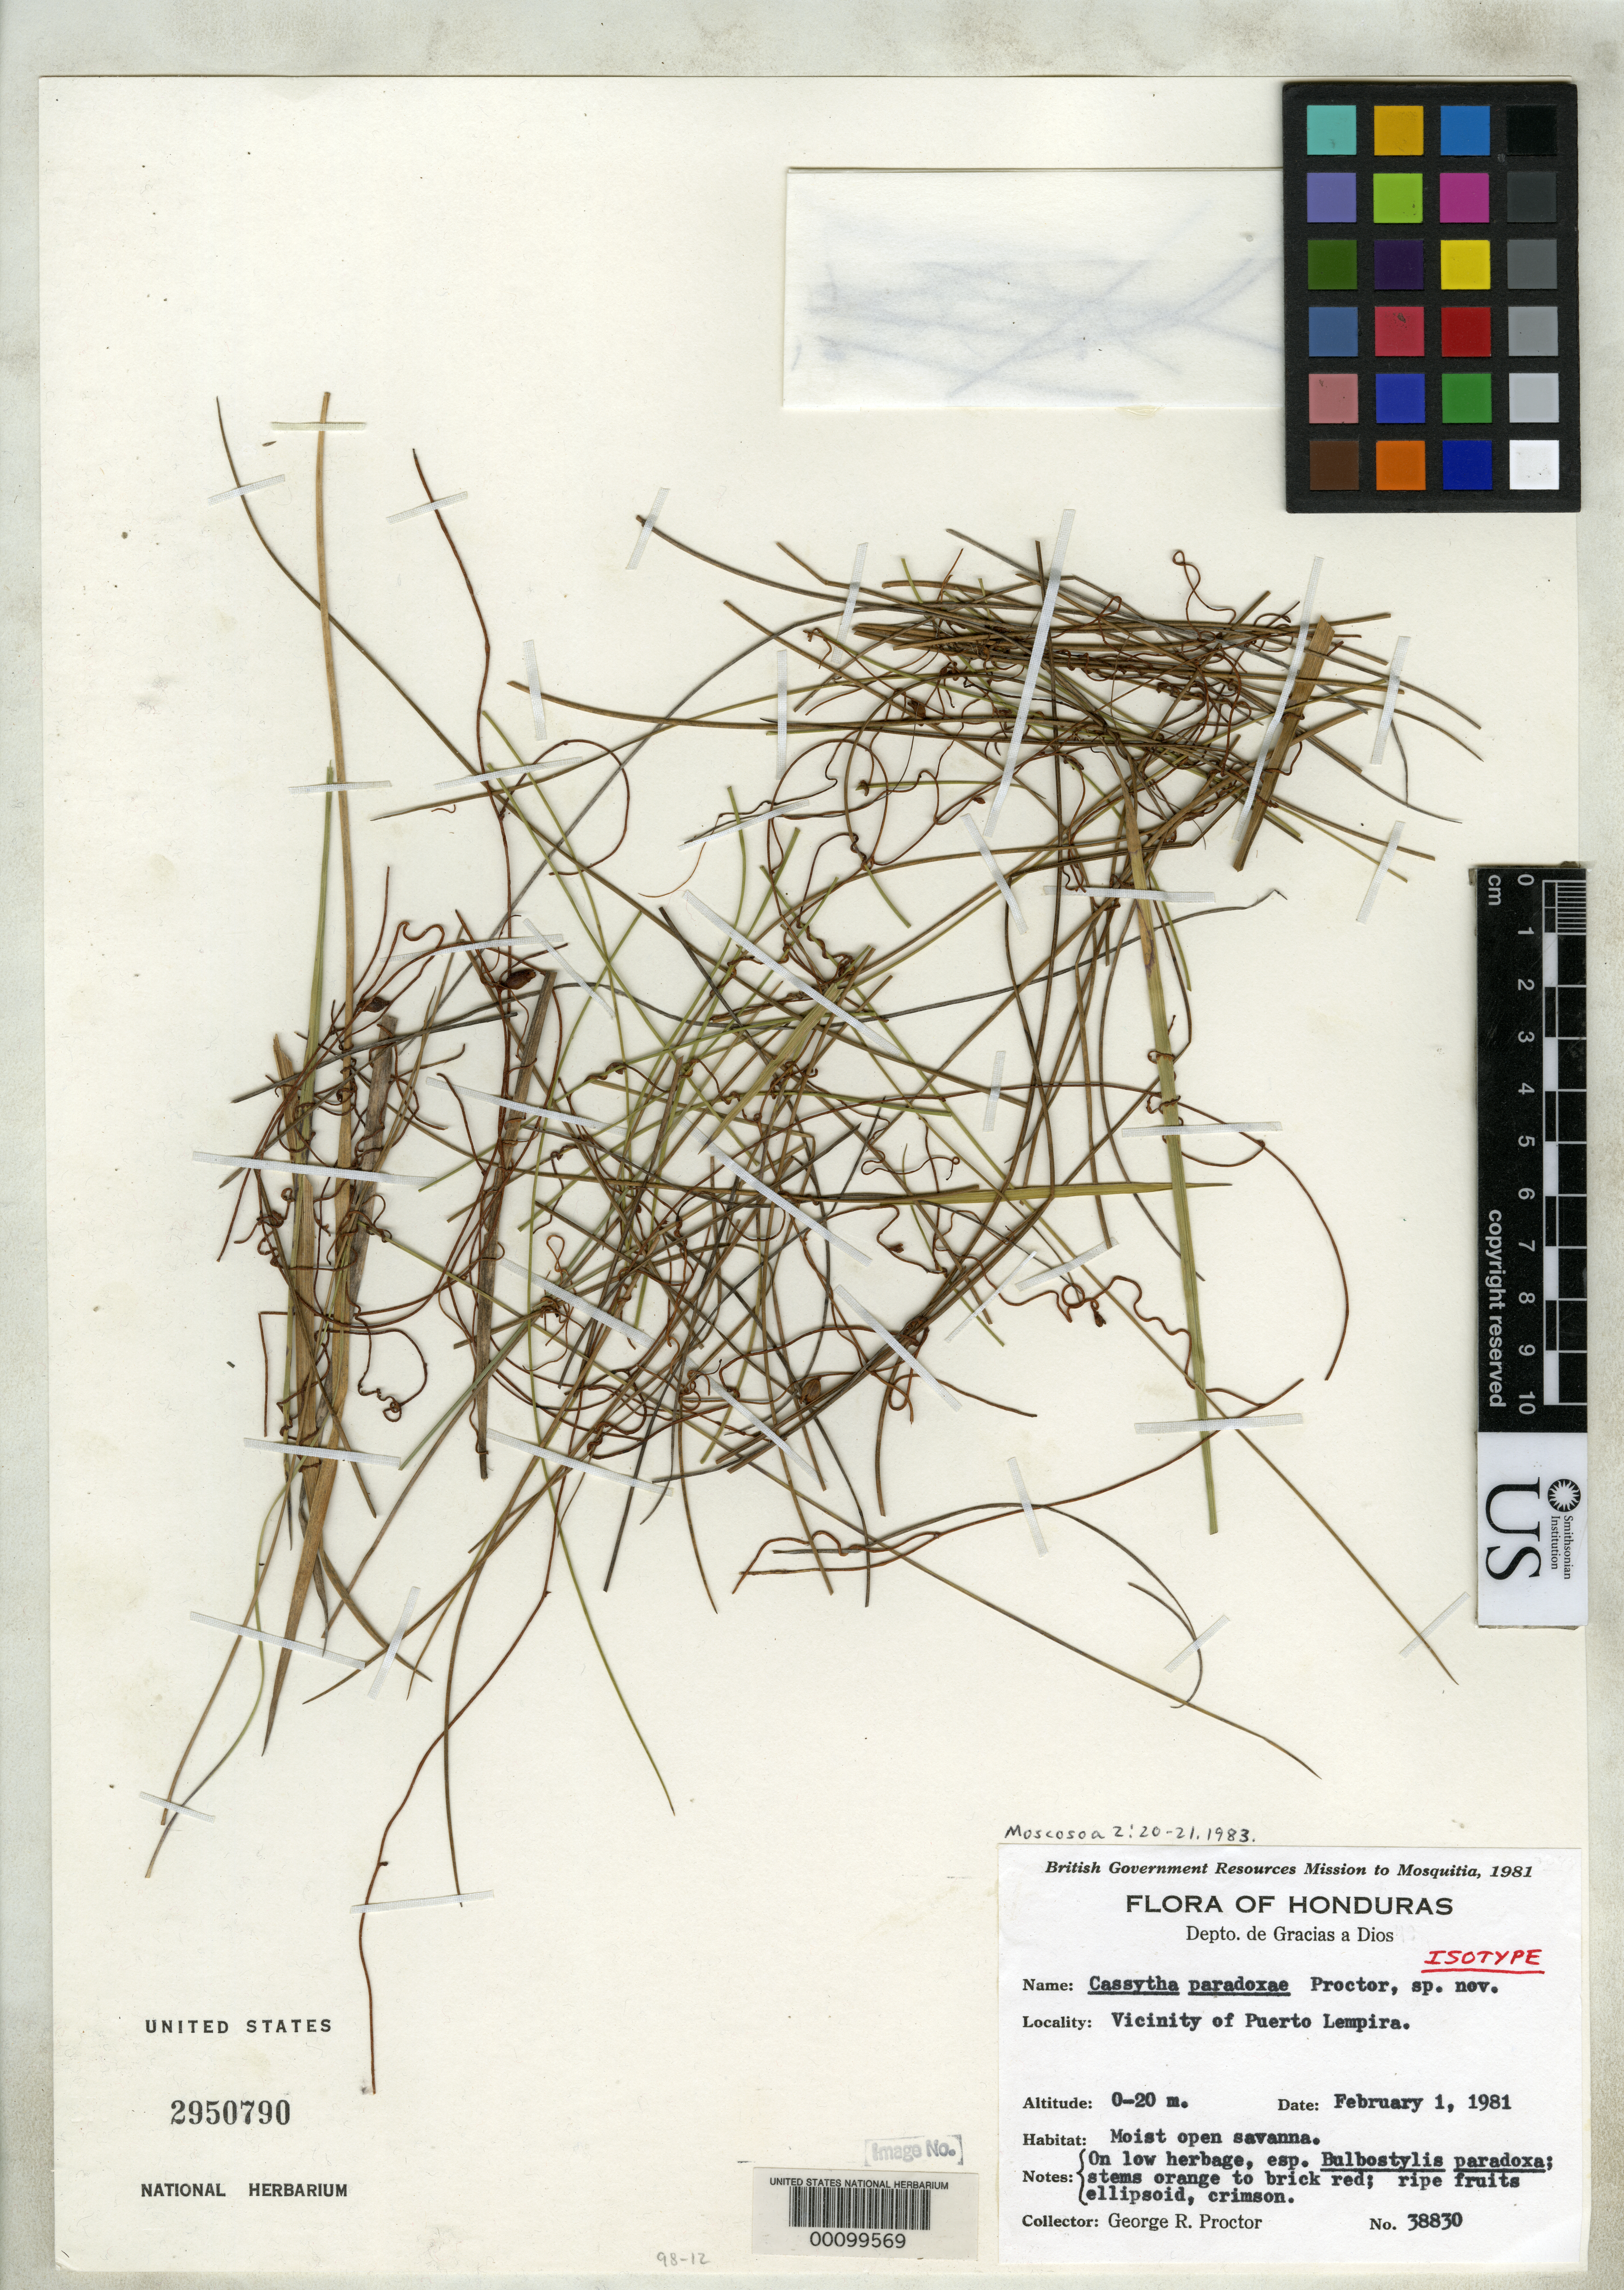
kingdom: Plantae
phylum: Tracheophyta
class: Magnoliopsida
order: Laurales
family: Lauraceae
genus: Cassytha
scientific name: Cassytha paradoxae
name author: Proctor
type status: Isotype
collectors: G. R. Proctor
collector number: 38830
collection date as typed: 01 Feb 1981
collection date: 1981-02-01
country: Honduras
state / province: Gracias de Dios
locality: Vicinity of Puerto Lempira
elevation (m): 0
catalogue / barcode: US 2950790